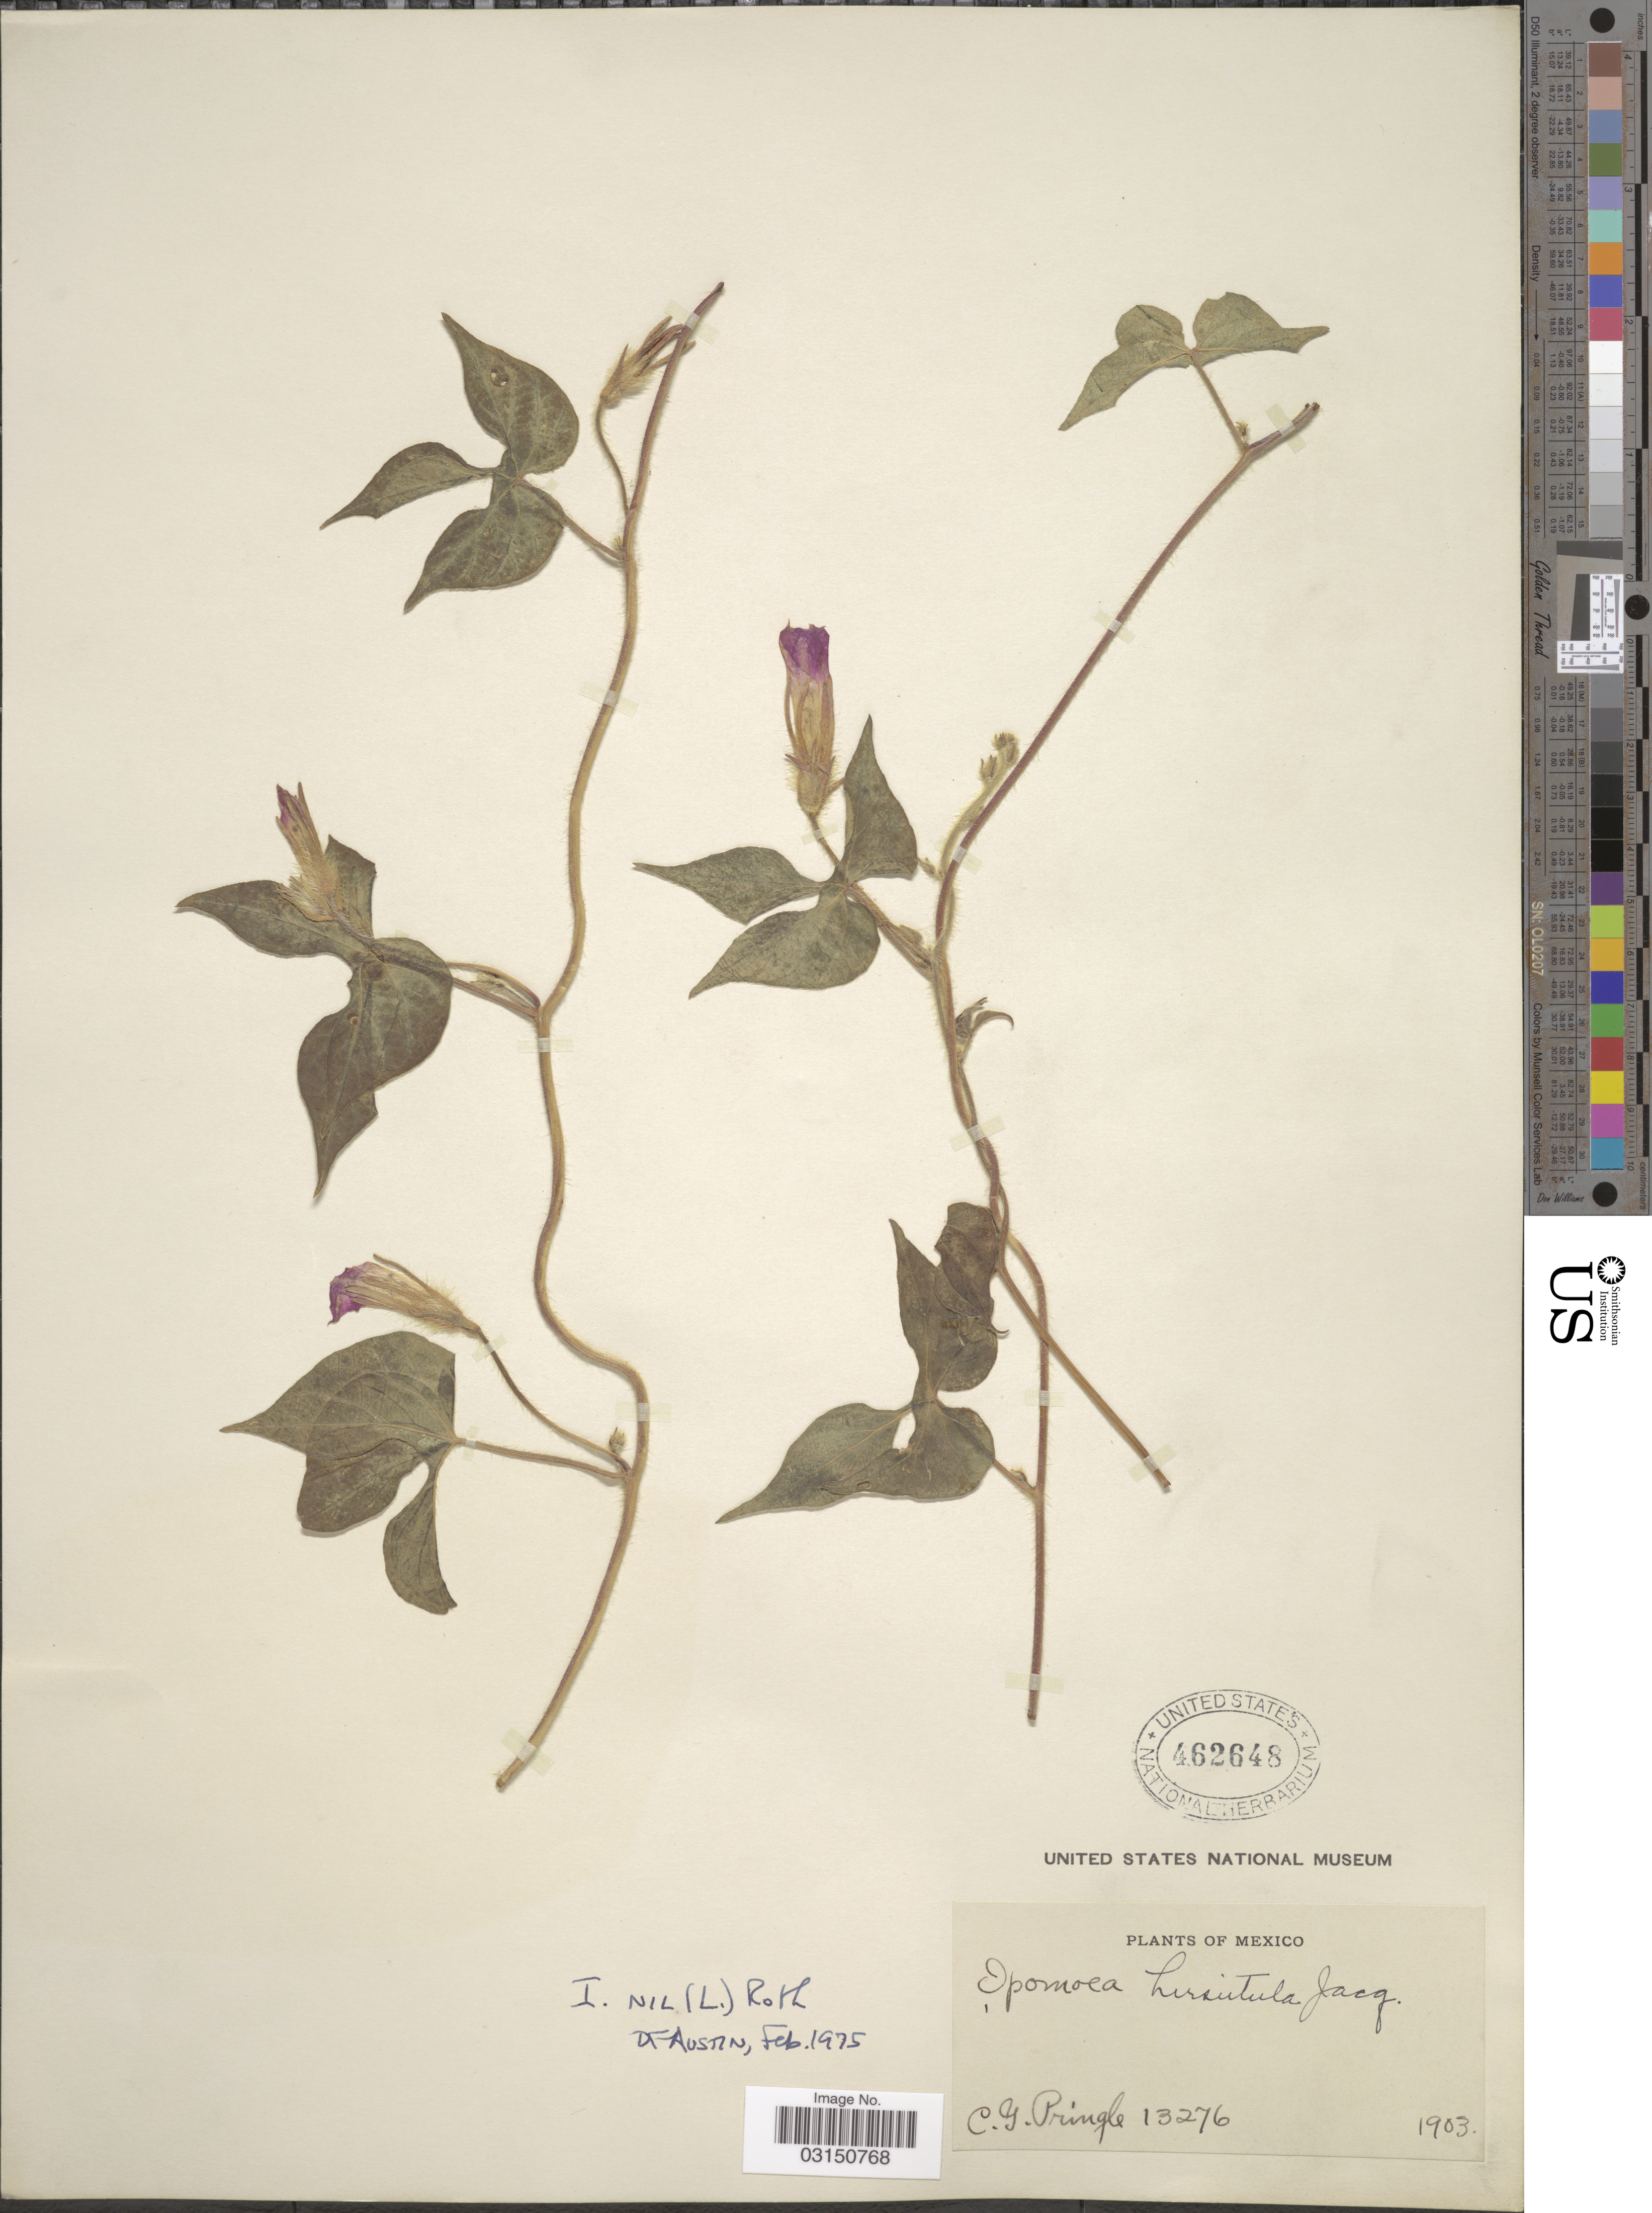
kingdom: Plantae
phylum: Tracheophyta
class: Magnoliopsida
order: Solanales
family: Convolvulaceae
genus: Ipomoea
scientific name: Ipomoea nil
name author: (L.) Roth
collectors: C. G. Pringle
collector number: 13276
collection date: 1903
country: Mexico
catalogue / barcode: US 462648